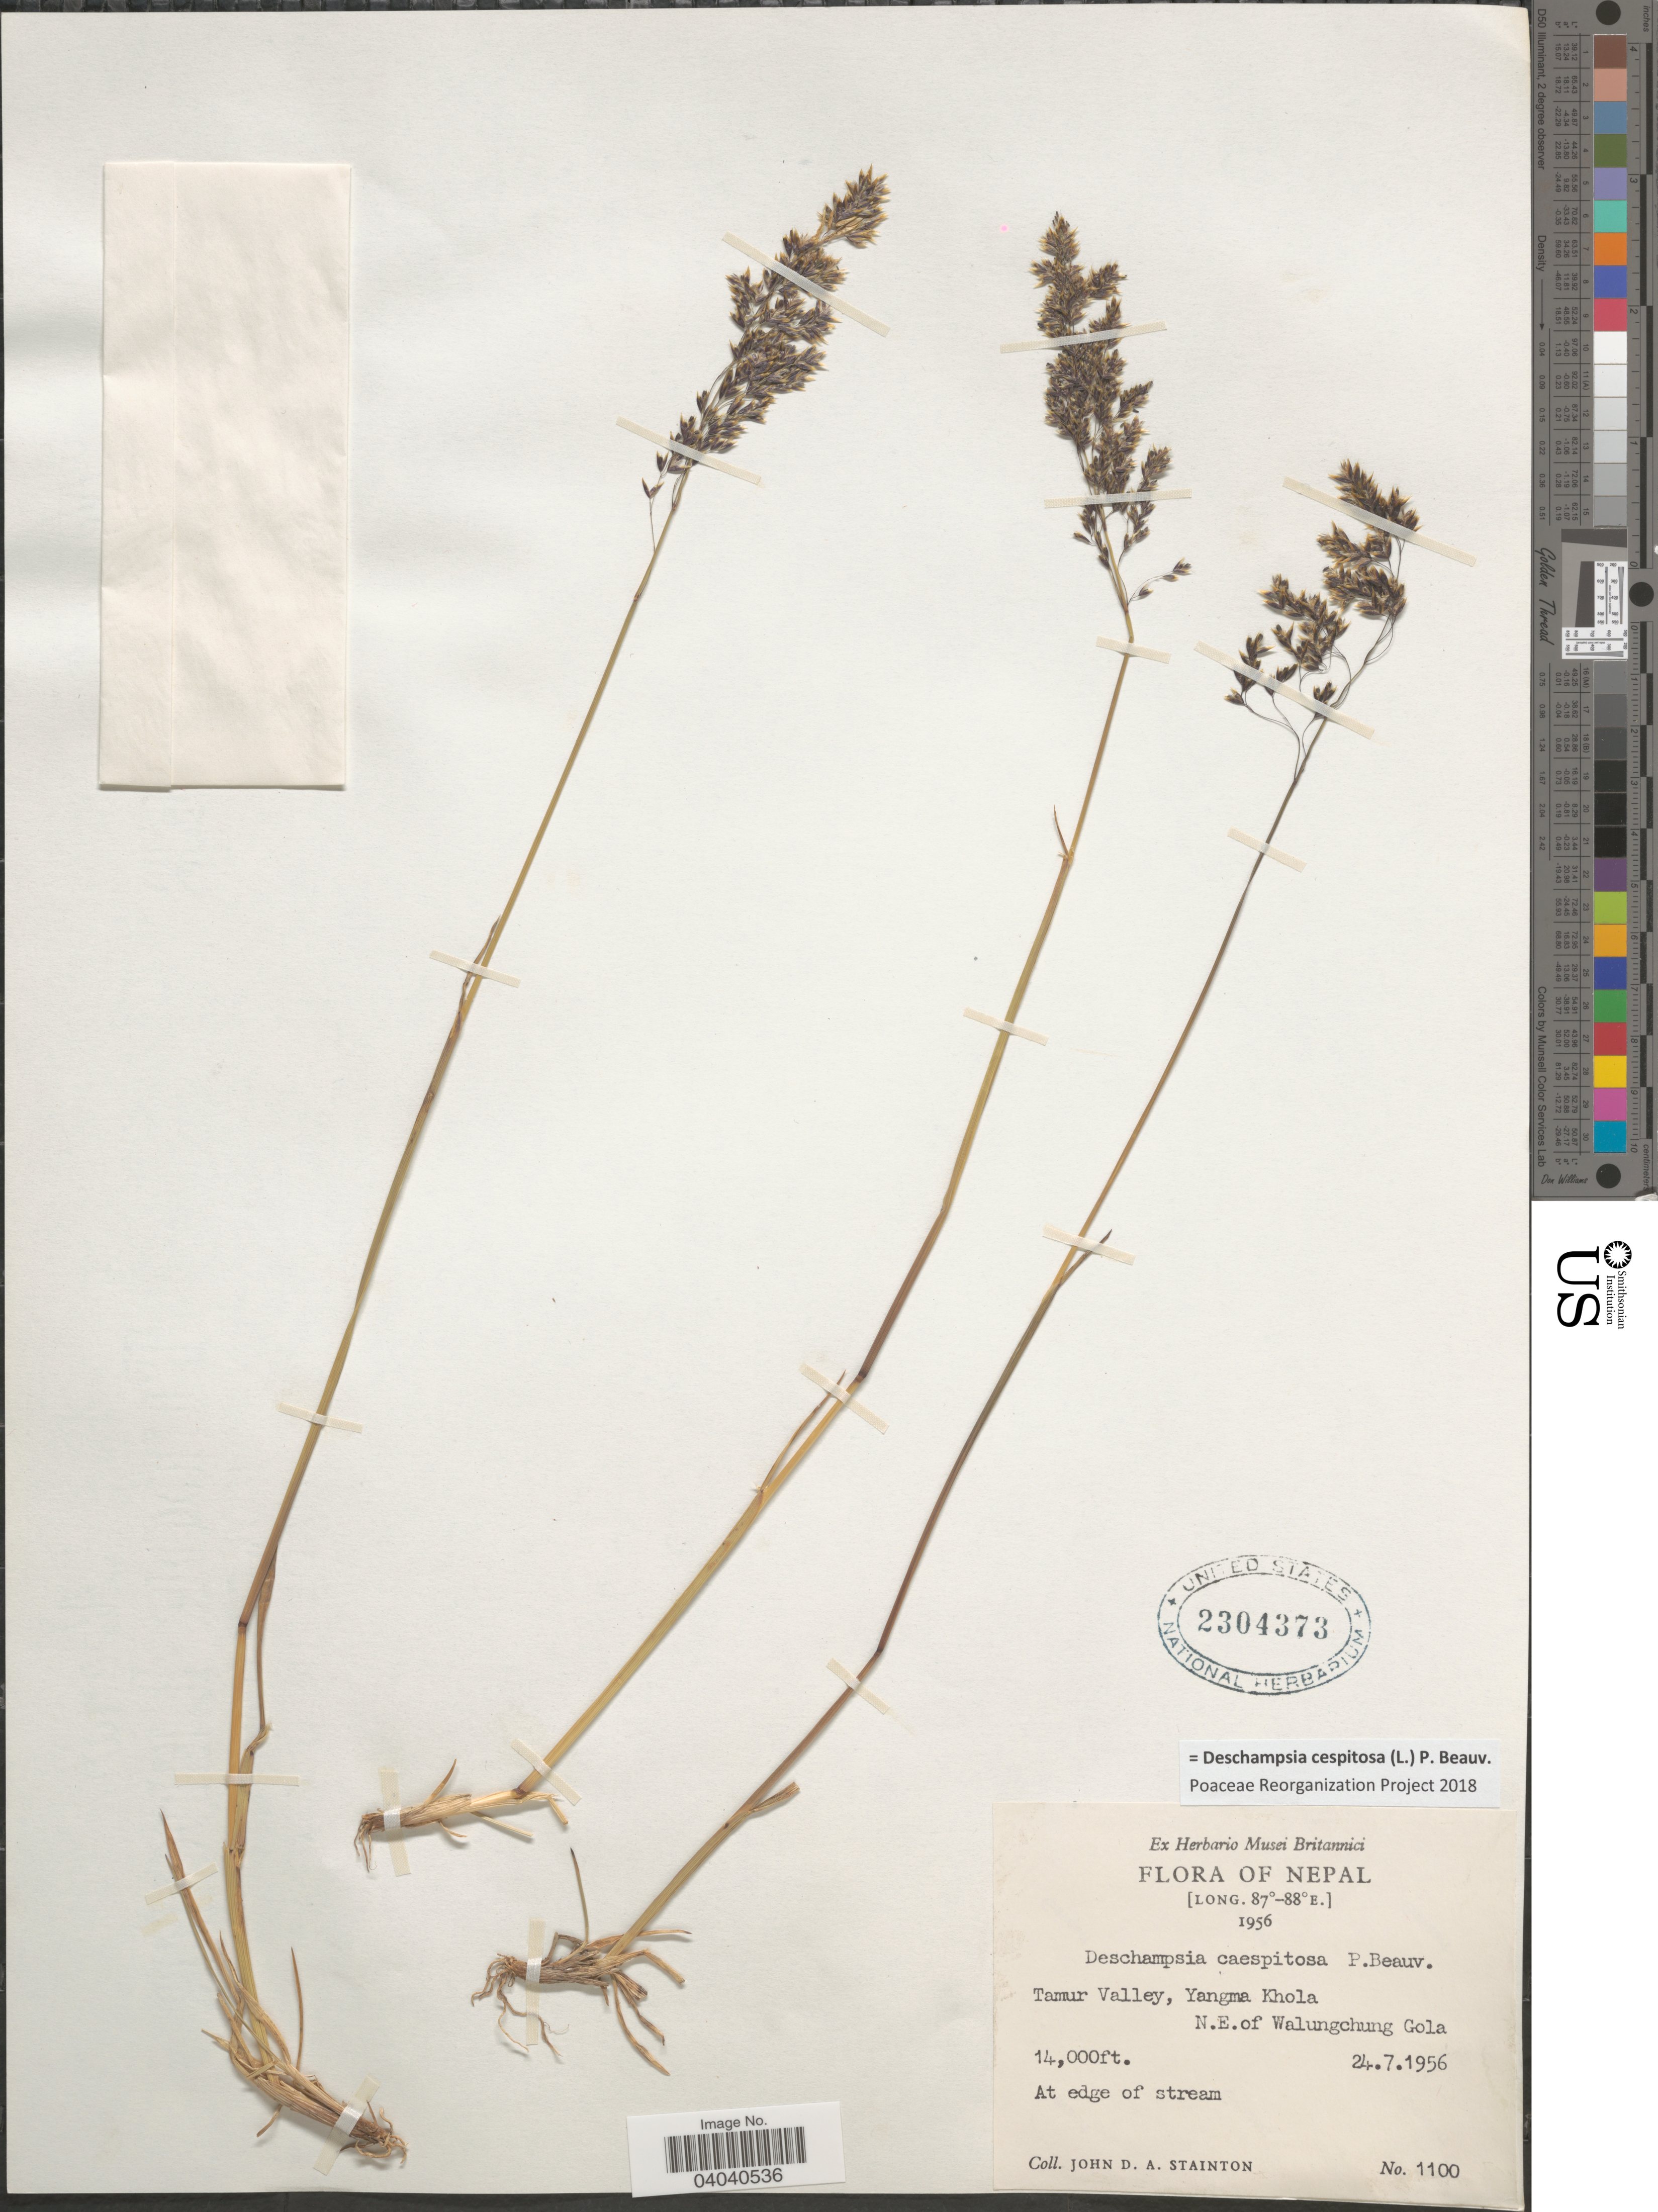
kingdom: Plantae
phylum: Tracheophyta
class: Liliopsida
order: Poales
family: Poaceae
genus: Deschampsia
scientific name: Deschampsia cespitosa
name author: (L.) P. Beauv.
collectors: J. Stainton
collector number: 1100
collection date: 1956-07-24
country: Nepal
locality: Tamur Valley, Yangma Khola. N.E.of Walungchung Gola.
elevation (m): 4267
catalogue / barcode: US 2304373